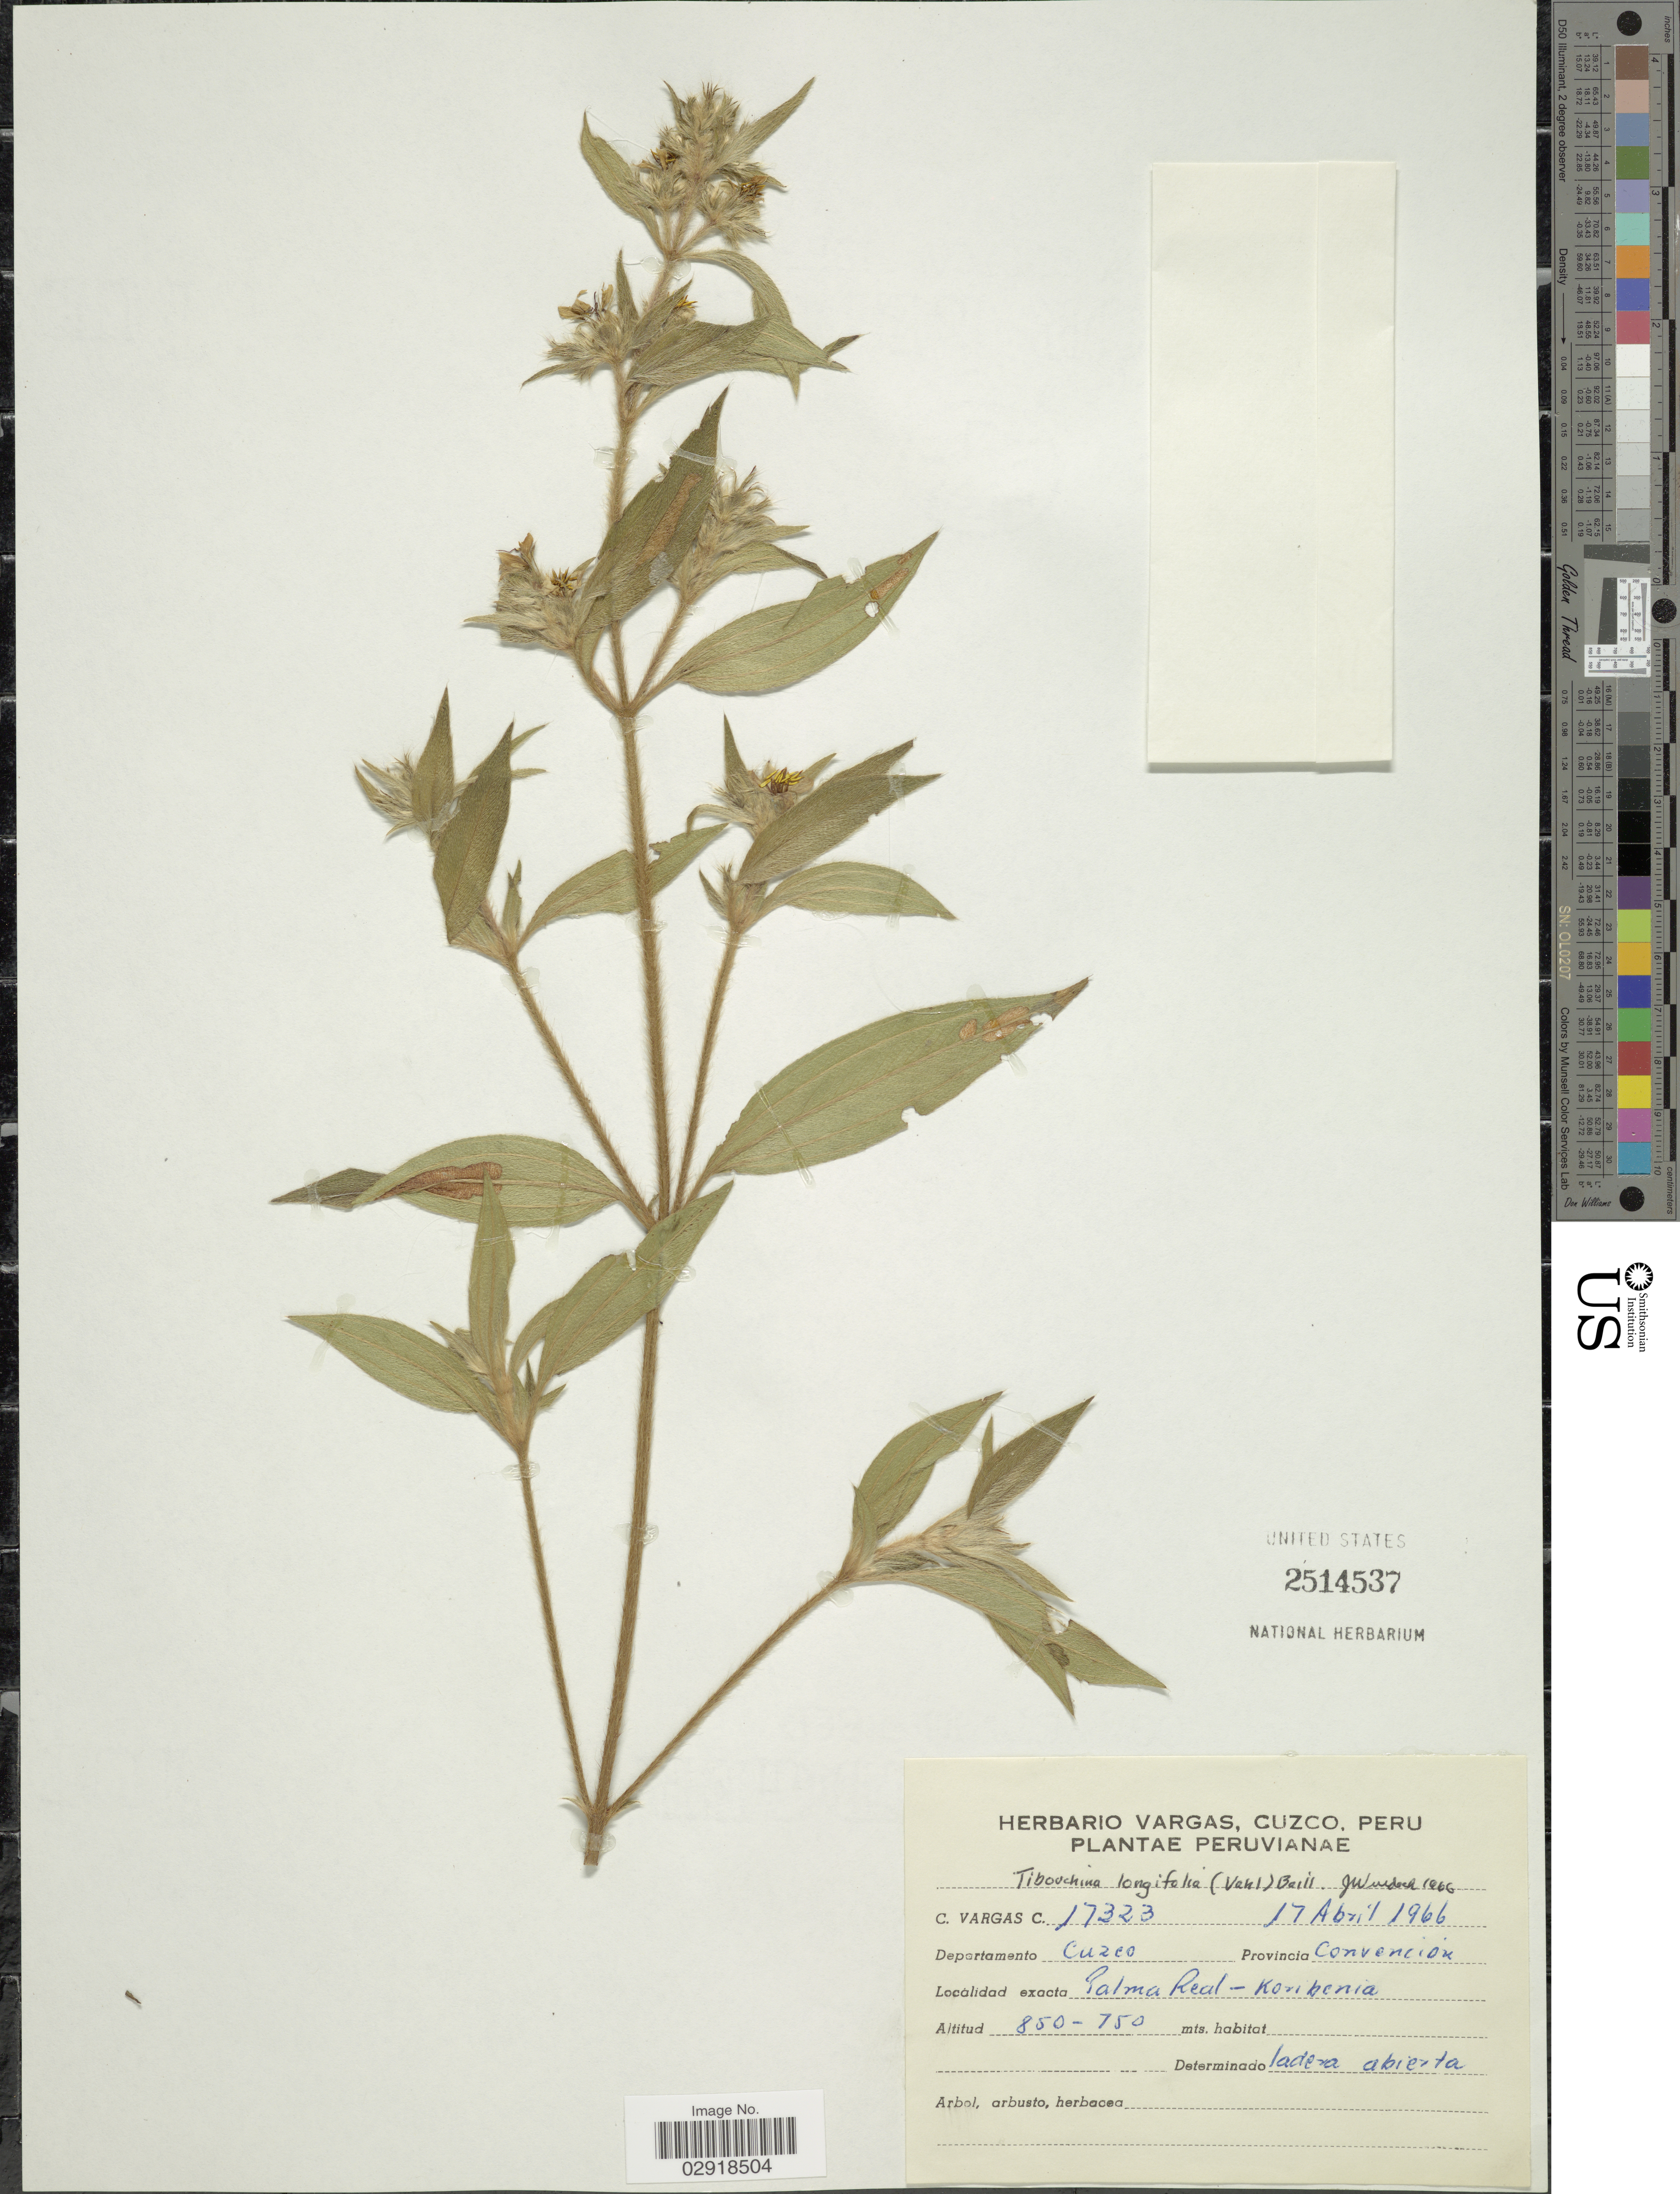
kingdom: Plantae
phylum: Tracheophyta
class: Magnoliopsida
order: Myrtales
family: Melastomataceae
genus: Chaetogastra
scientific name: Chaetogastra longifolia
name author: (Vahl) DC.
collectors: C. Vargas Calderón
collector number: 17323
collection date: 1966-04-17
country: Peru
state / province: Cusco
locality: Departamento Cuzco, Provincia Convencion, Palma Real - Koribenia.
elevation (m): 750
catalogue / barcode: US 2514537